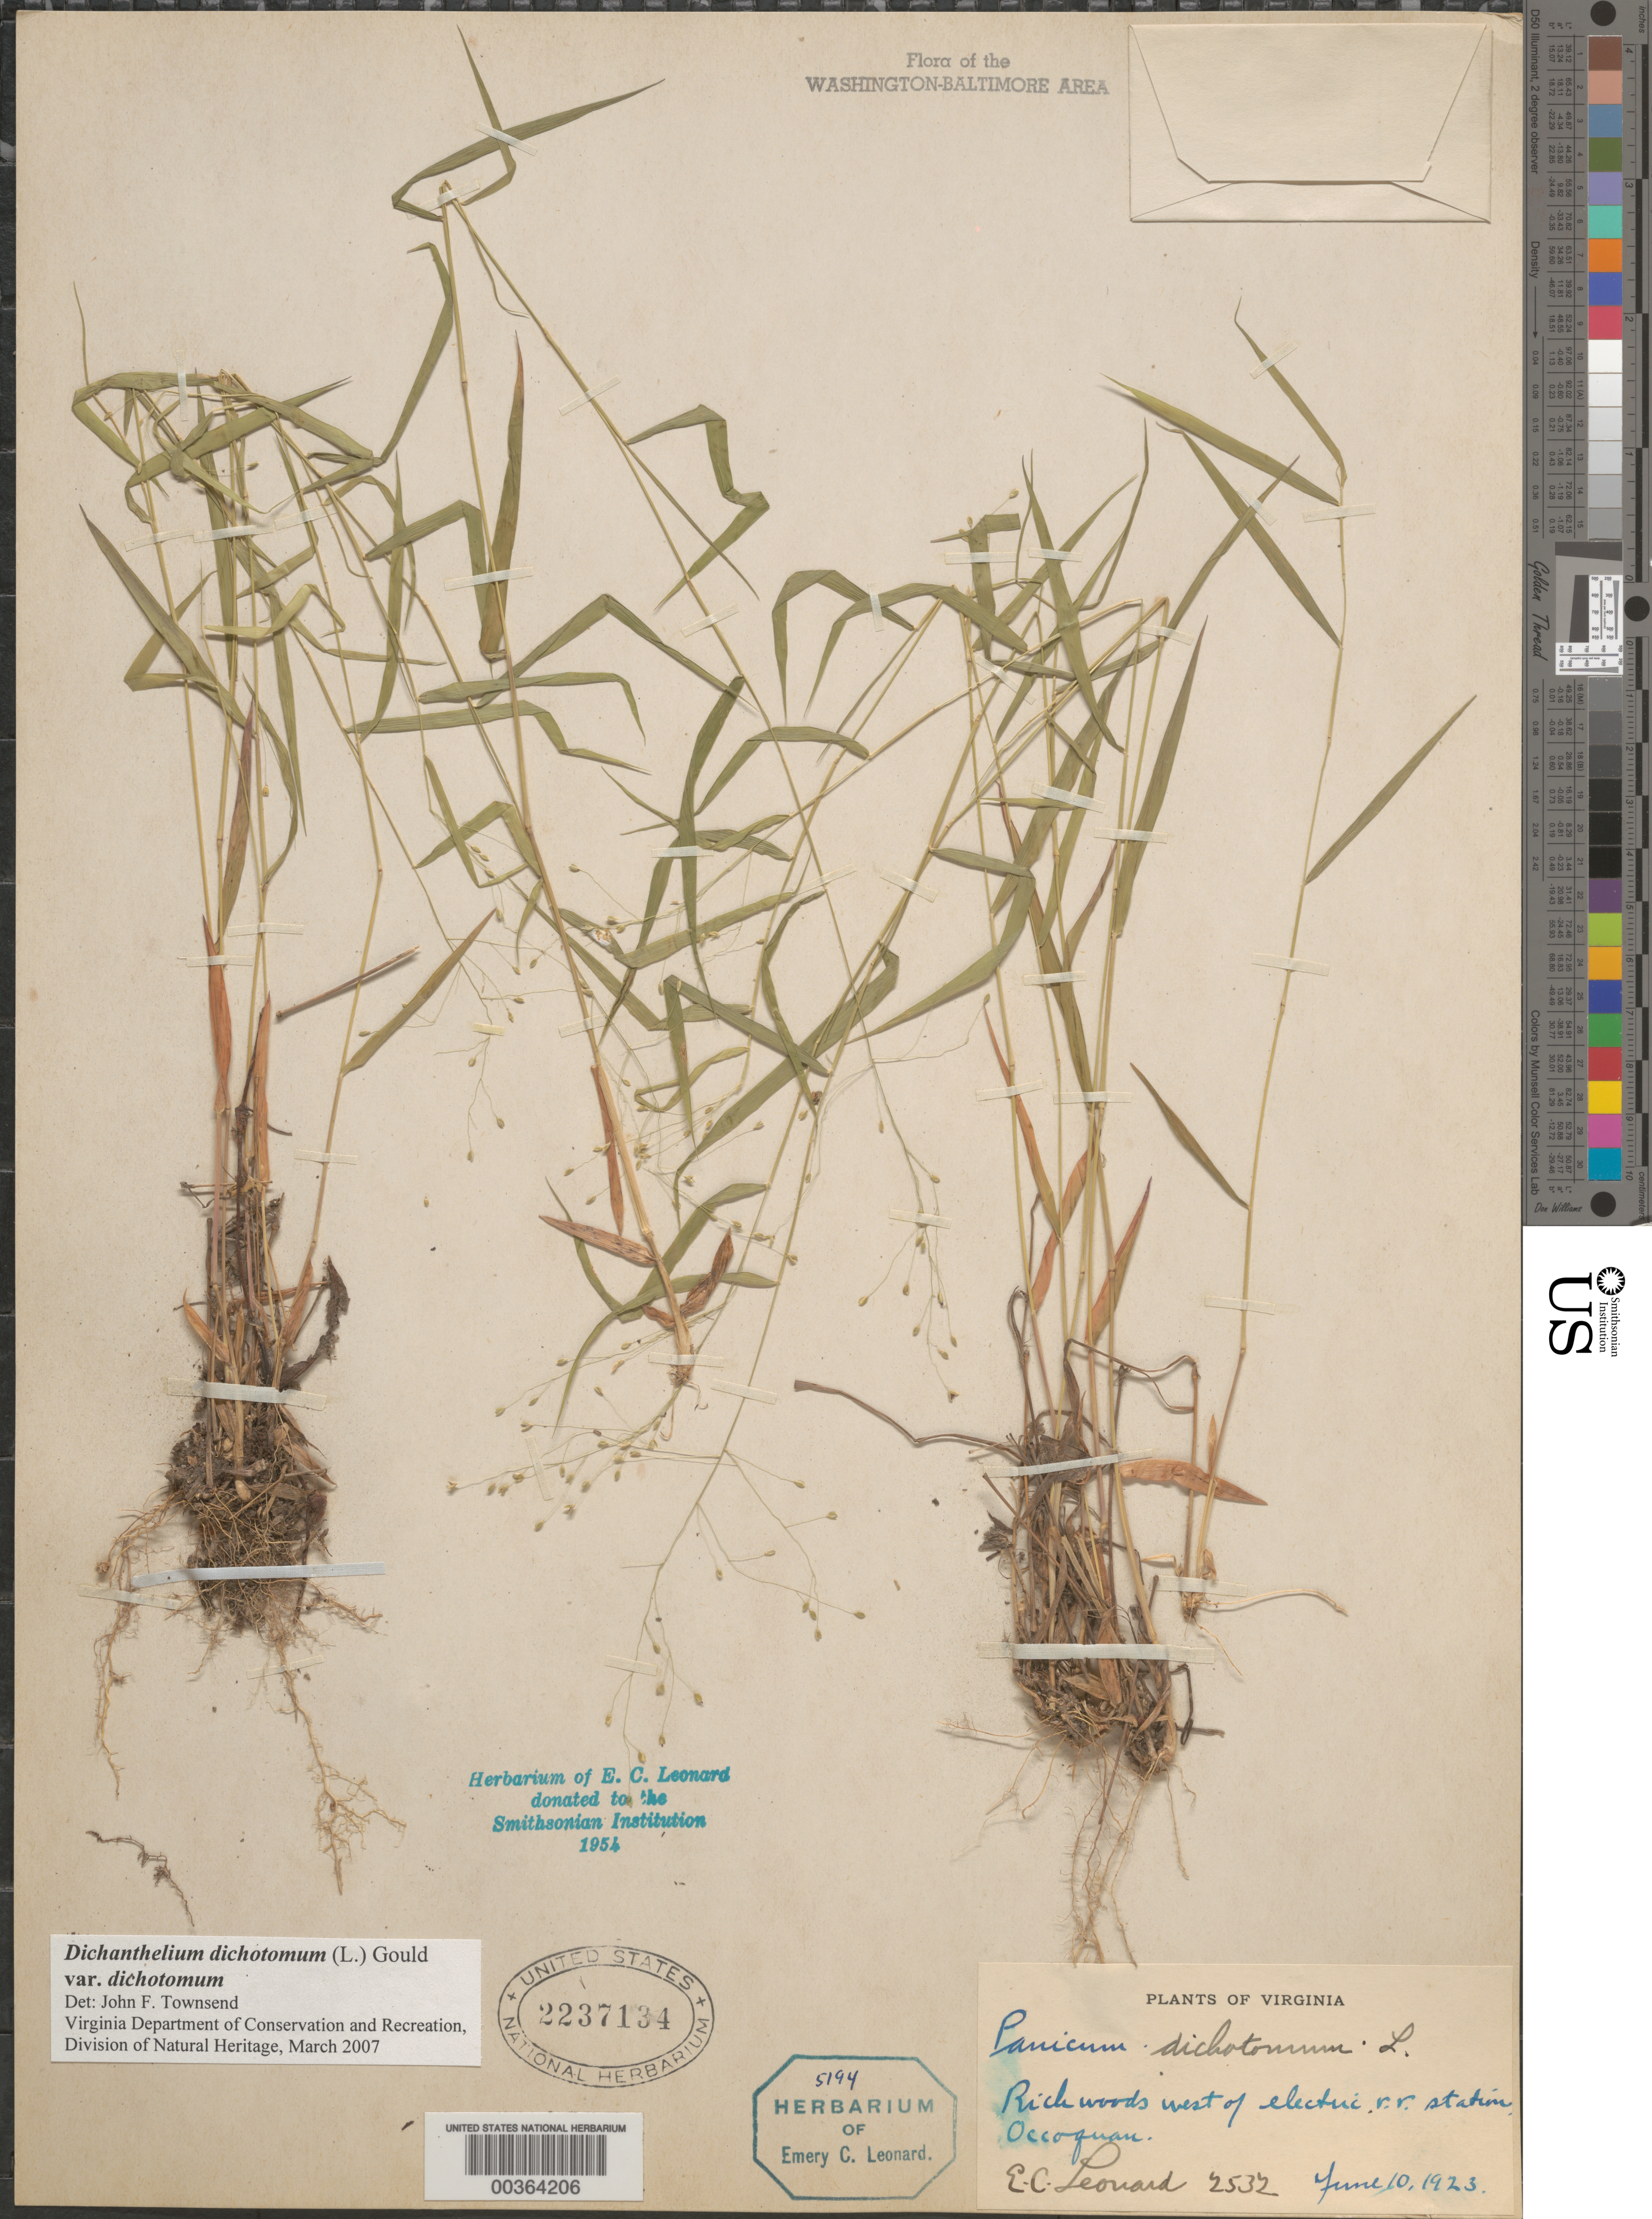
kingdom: Plantae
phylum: Tracheophyta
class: Liliopsida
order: Poales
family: Poaceae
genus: Dichanthelium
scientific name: Dichanthelium dichotomum var. dichotomum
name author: (L.) Gould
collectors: E. C. Leonard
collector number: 2532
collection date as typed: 10 Jun 1923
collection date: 1923-06-10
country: United States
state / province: Virginia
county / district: Prince William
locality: Occoquan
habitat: Rich woods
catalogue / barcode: US 2237134